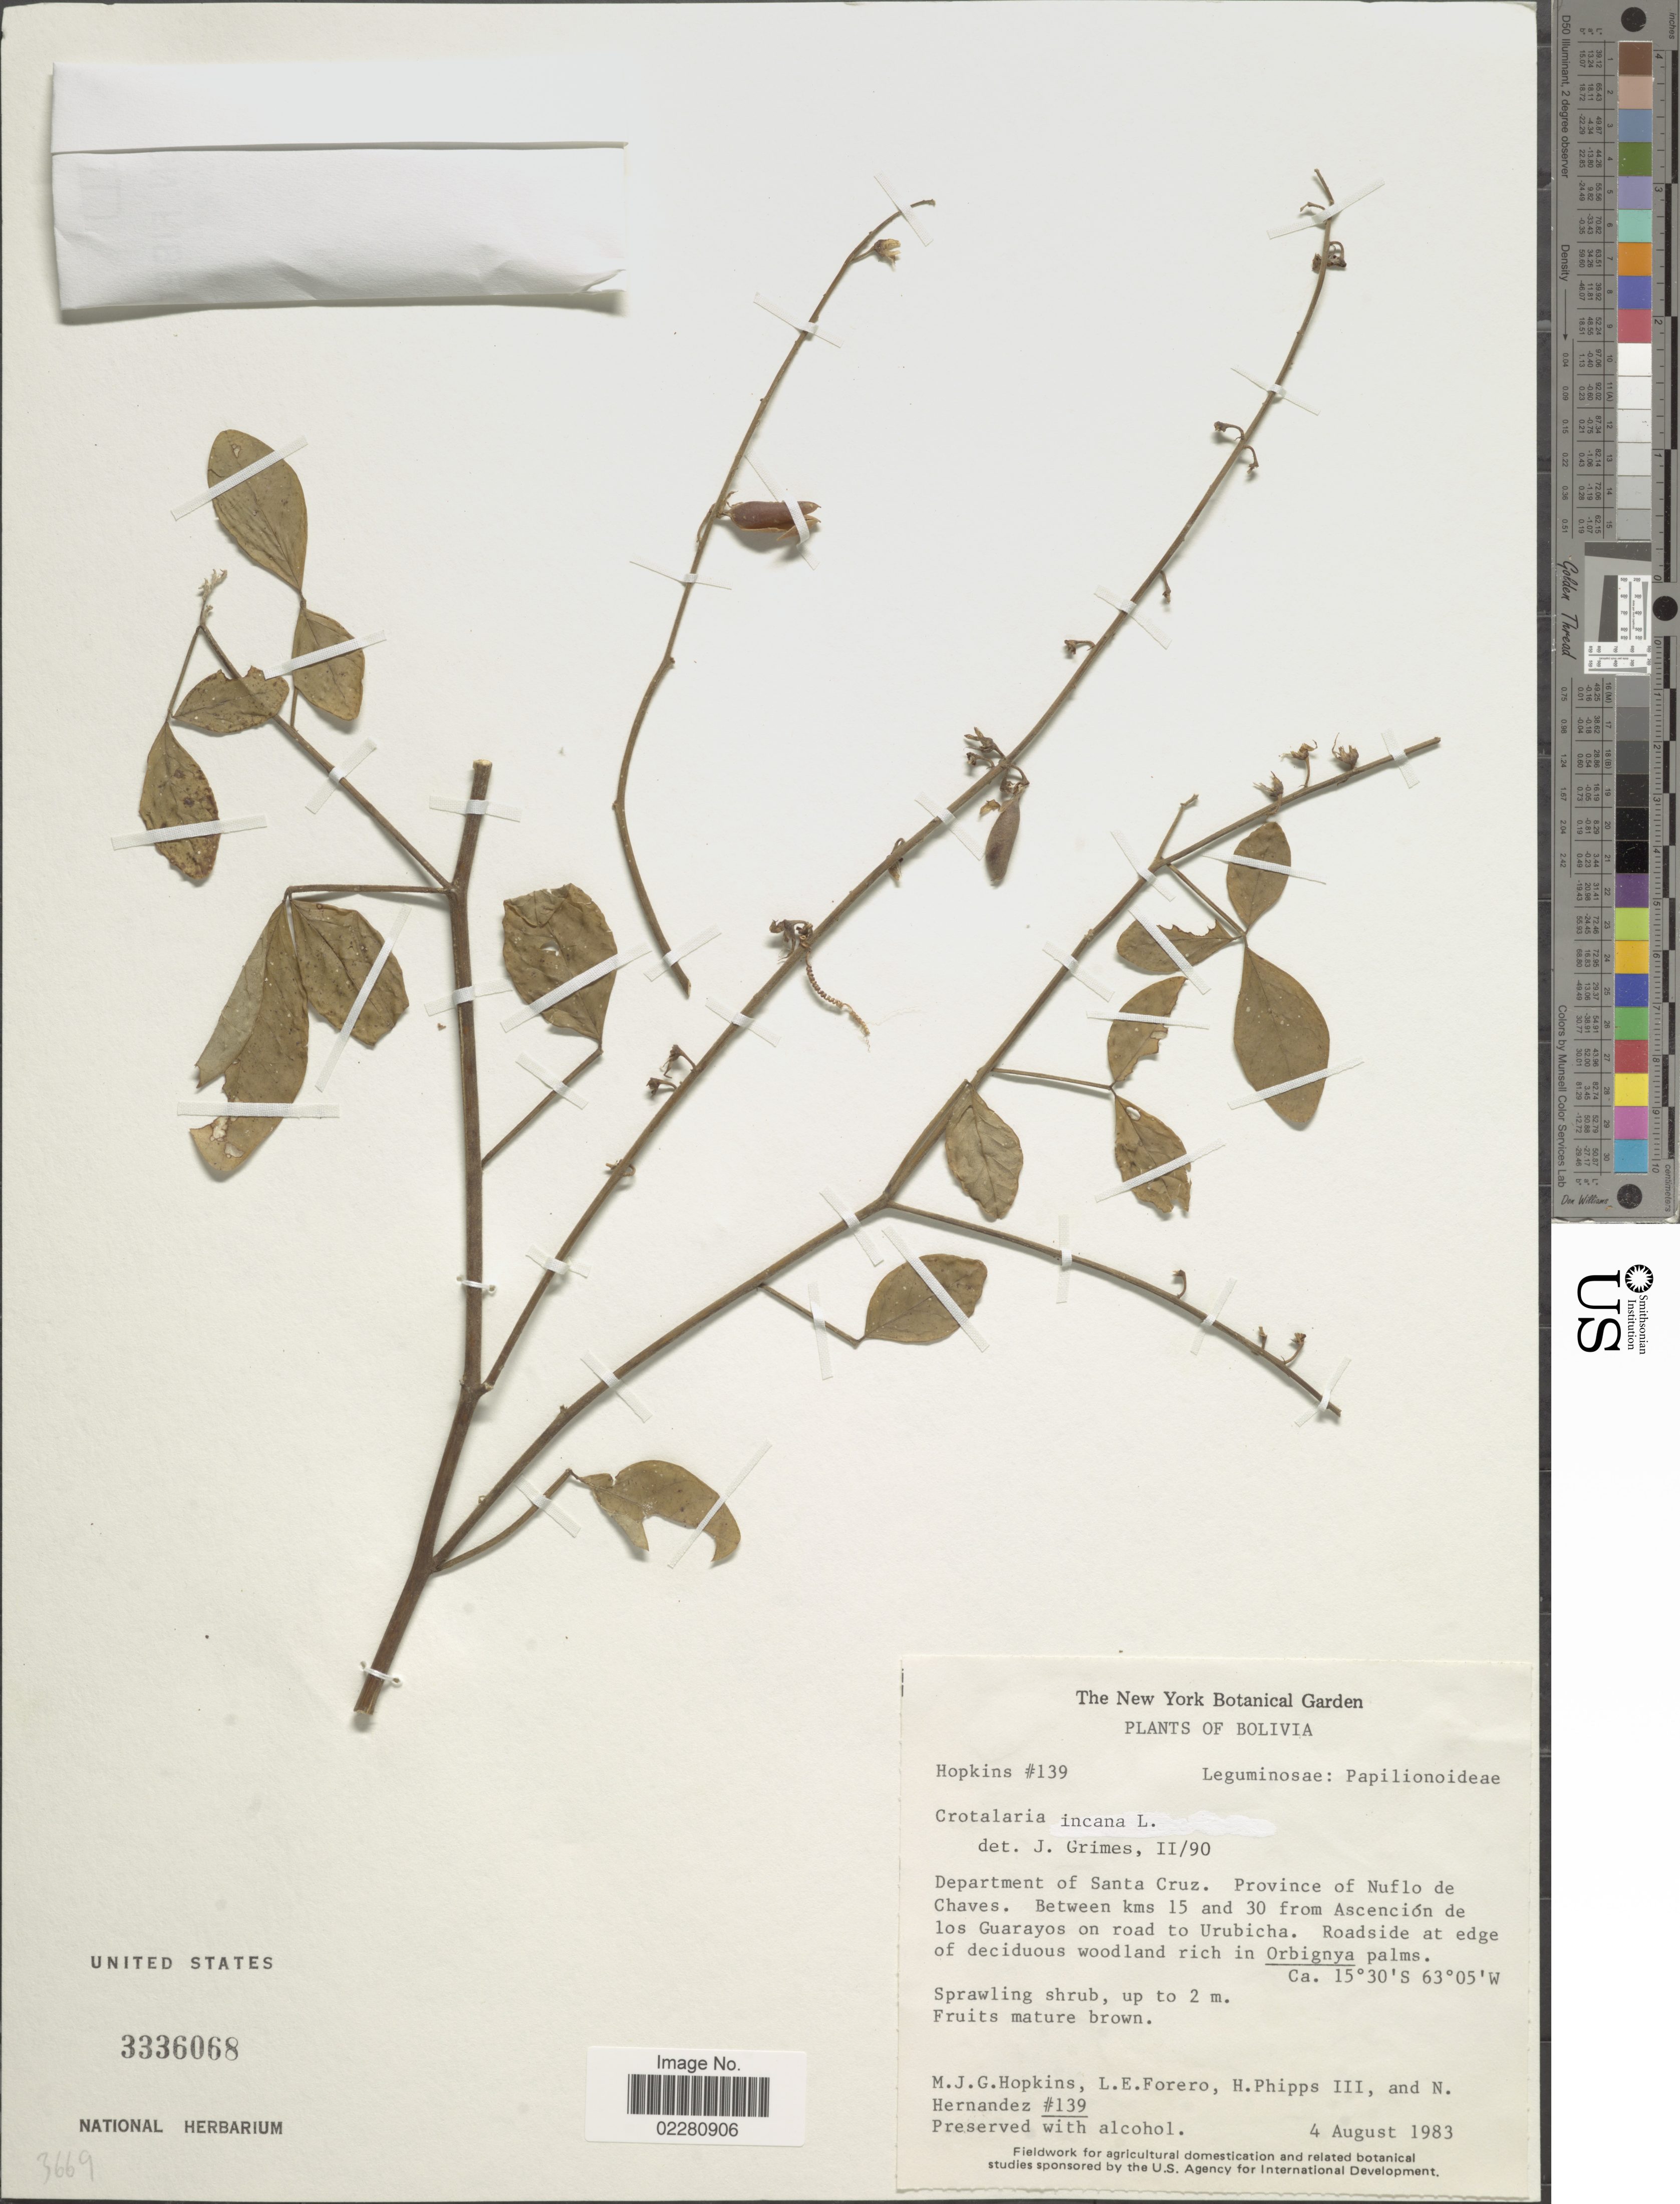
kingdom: Plantae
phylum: Tracheophyta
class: Magnoliopsida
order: Fabales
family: Fabaceae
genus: Crotalaria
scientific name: Crotalaria incana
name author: L.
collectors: M. J. G. Hopkins, L. Forero, H. Phipps & N. Hernandez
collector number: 139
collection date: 1983-08-04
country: Bolivia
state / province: Santa Cruz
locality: Province of Nuflo de Chaves, between kms 15 and 30 from Ascencion de los Guarayos on road to Urubicha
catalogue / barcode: US 3336068